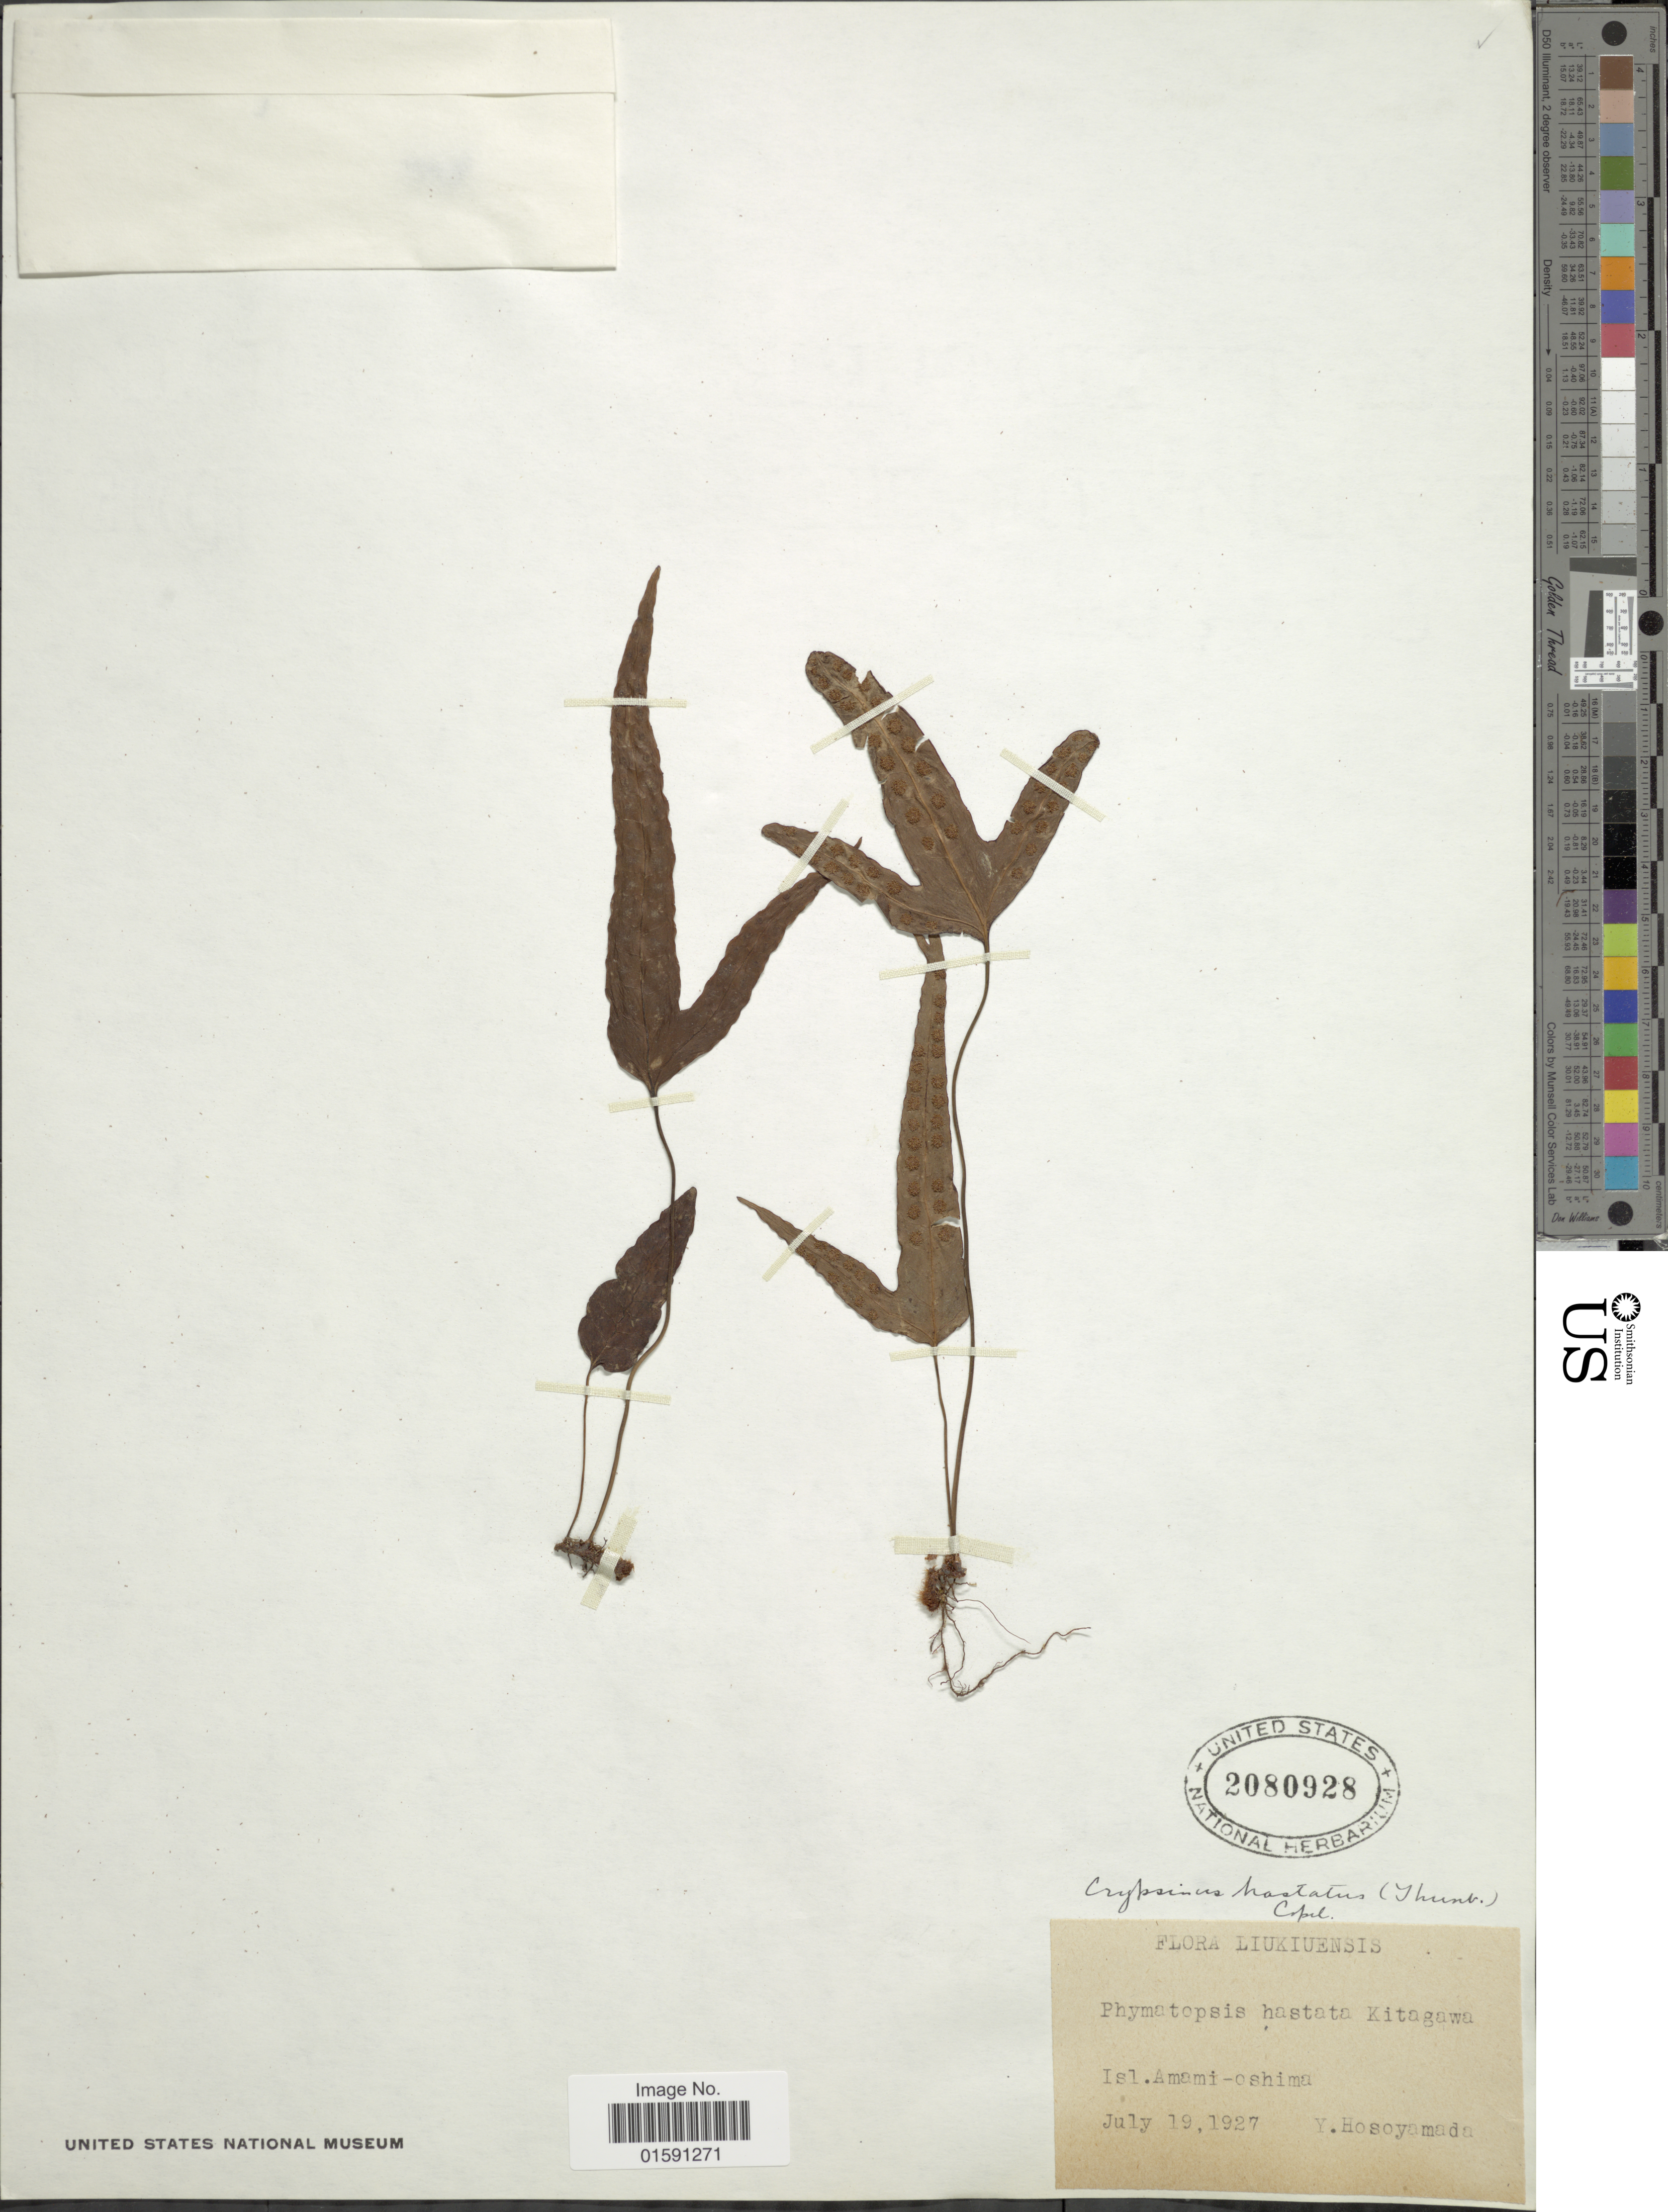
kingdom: Plantae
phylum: Tracheophyta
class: Polypodiopsida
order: Polypodiales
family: Polypodiaceae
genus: Selliguea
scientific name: Selliguea hastata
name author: (Thunb.) Fraser-Jenk.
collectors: Y. Hosoyamada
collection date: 1927-07-19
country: Japan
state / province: Okinawa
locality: Isl. Amami-oshima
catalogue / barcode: US 2080928